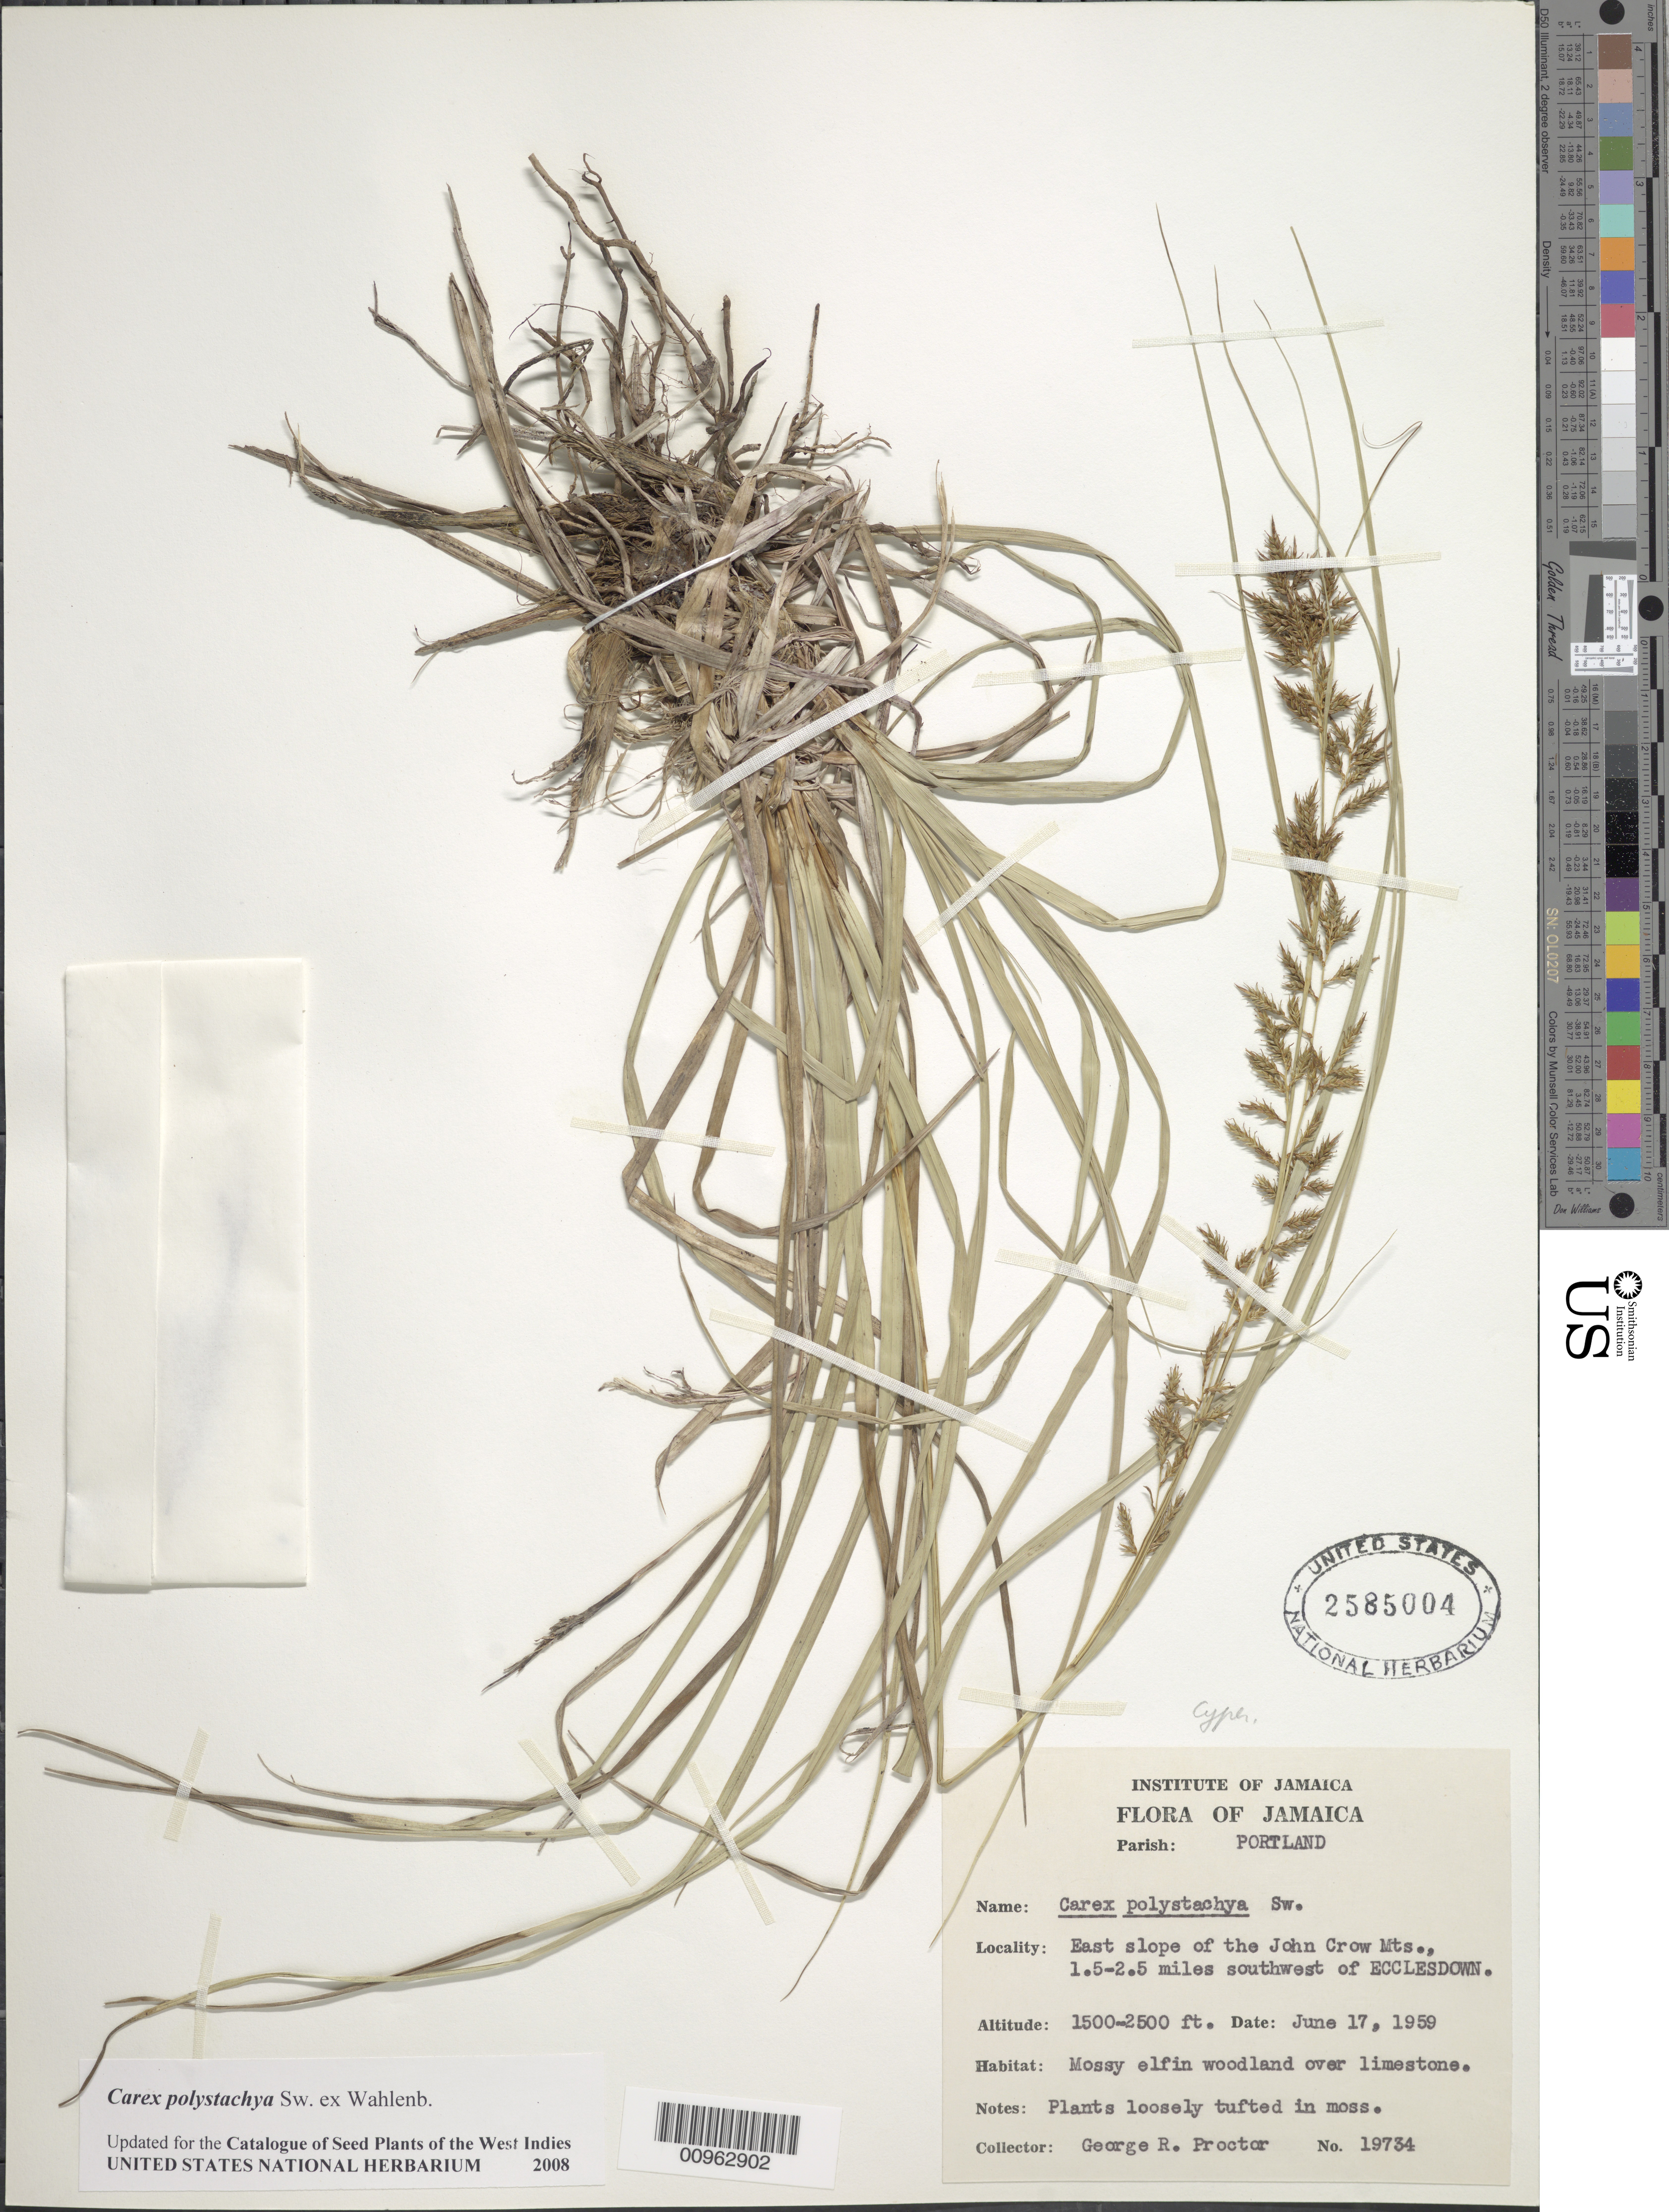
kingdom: Plantae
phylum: Tracheophyta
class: Liliopsida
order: Poales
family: Cyperaceae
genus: Carex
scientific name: Carex polystachya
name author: Sw. ex Wahlenb.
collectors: G. R. Proctor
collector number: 19734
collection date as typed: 17 Jun 1959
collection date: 1959-06-17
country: Jamaica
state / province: Portland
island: Jamaica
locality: East slope of the John Crow Mts., 1.5-2.5 miles southwest of Ecclesdown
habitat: Mossy elfin woodland over limestone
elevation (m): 457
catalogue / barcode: US 2585004